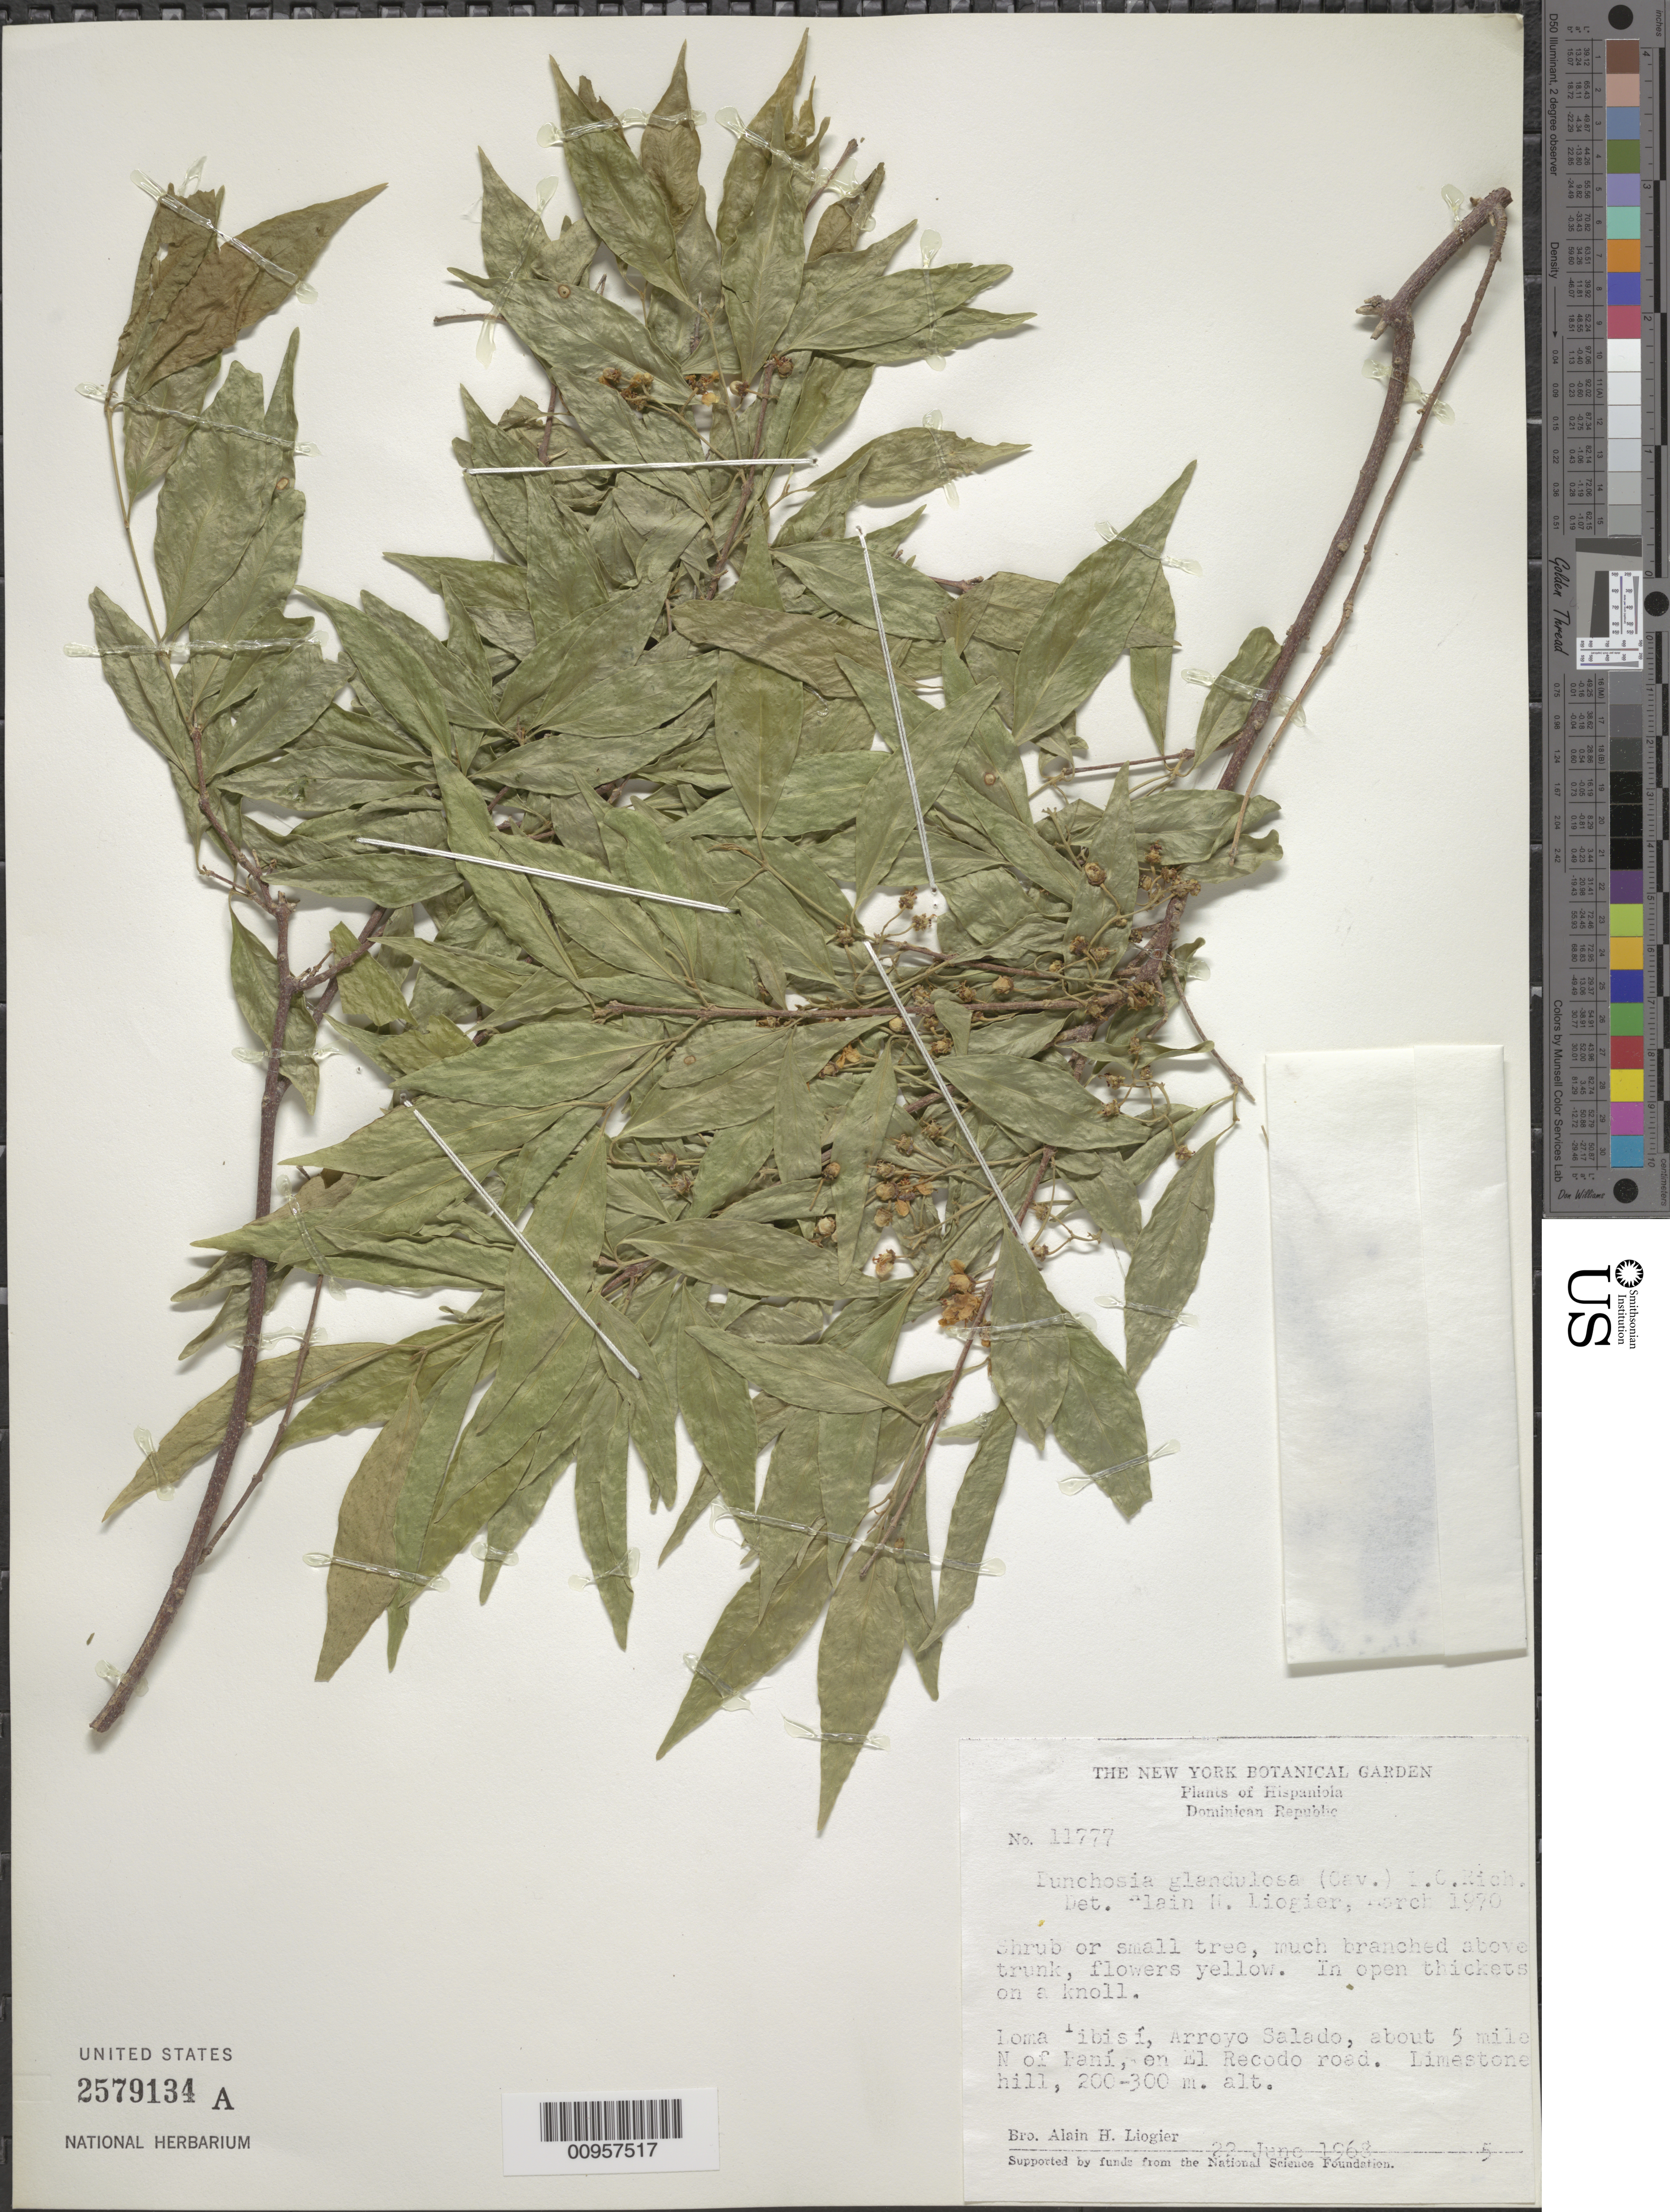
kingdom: Plantae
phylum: Tracheophyta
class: Magnoliopsida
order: Malpighiales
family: Malpighiaceae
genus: Bunchosia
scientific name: Bunchosia glandulosa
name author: (Cav.) DC.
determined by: Liogier, Alain H.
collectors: A. H. Liogier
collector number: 11777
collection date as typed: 22 Jun 1968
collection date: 1968-06-22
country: Dominican Republic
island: Hispaniola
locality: Loma ". Ibisí", Arroyo Salado, about 5 miles N of Baní, el El Recodo road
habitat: In open thickets on a knoll; limestone hill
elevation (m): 200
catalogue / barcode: US 2579134